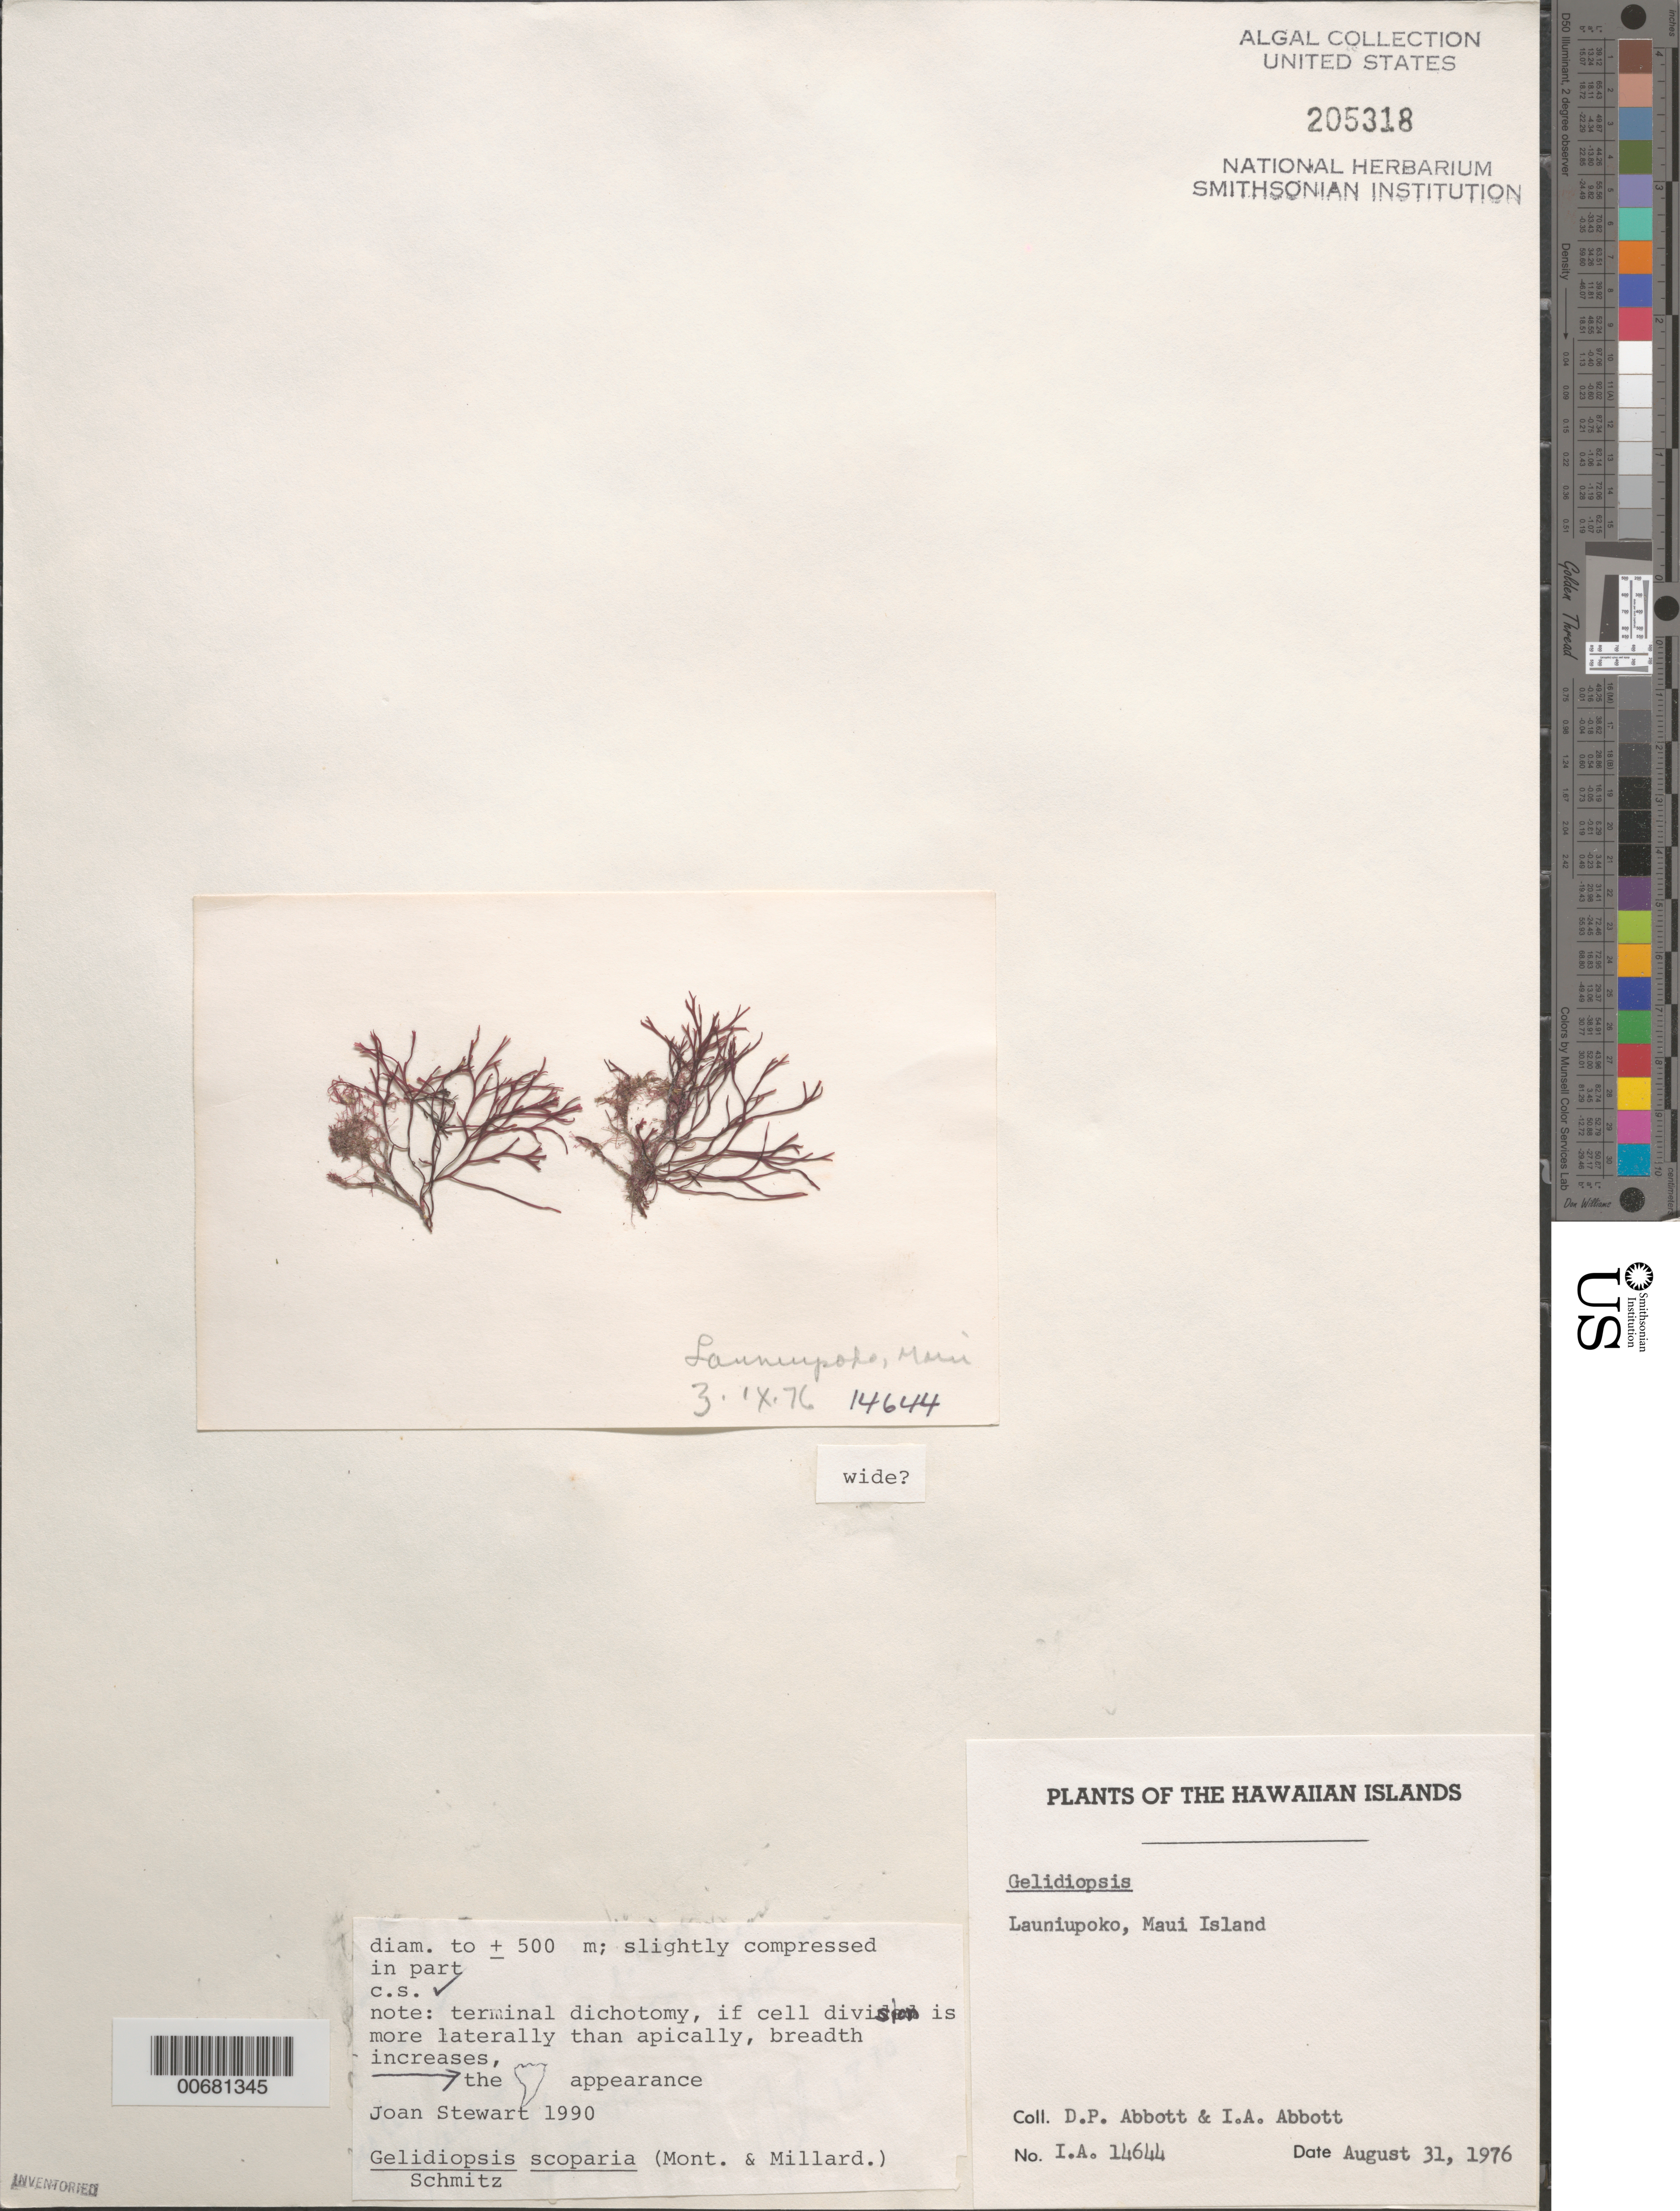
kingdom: Plantae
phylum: Rhodophyta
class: Florideophyceae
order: Rhodymeniales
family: Lomentariaceae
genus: Ceratodictyon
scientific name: Ceratodictyon scoparium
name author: (Mont. & Millardet) R.E. Norris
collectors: I. A. Abbott & D. P. Abbott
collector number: IAA 14644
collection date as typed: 31 Aug 1976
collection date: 1976-08-31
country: United States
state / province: Hawaii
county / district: Maui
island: Maui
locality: Launiupoko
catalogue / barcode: US 205318